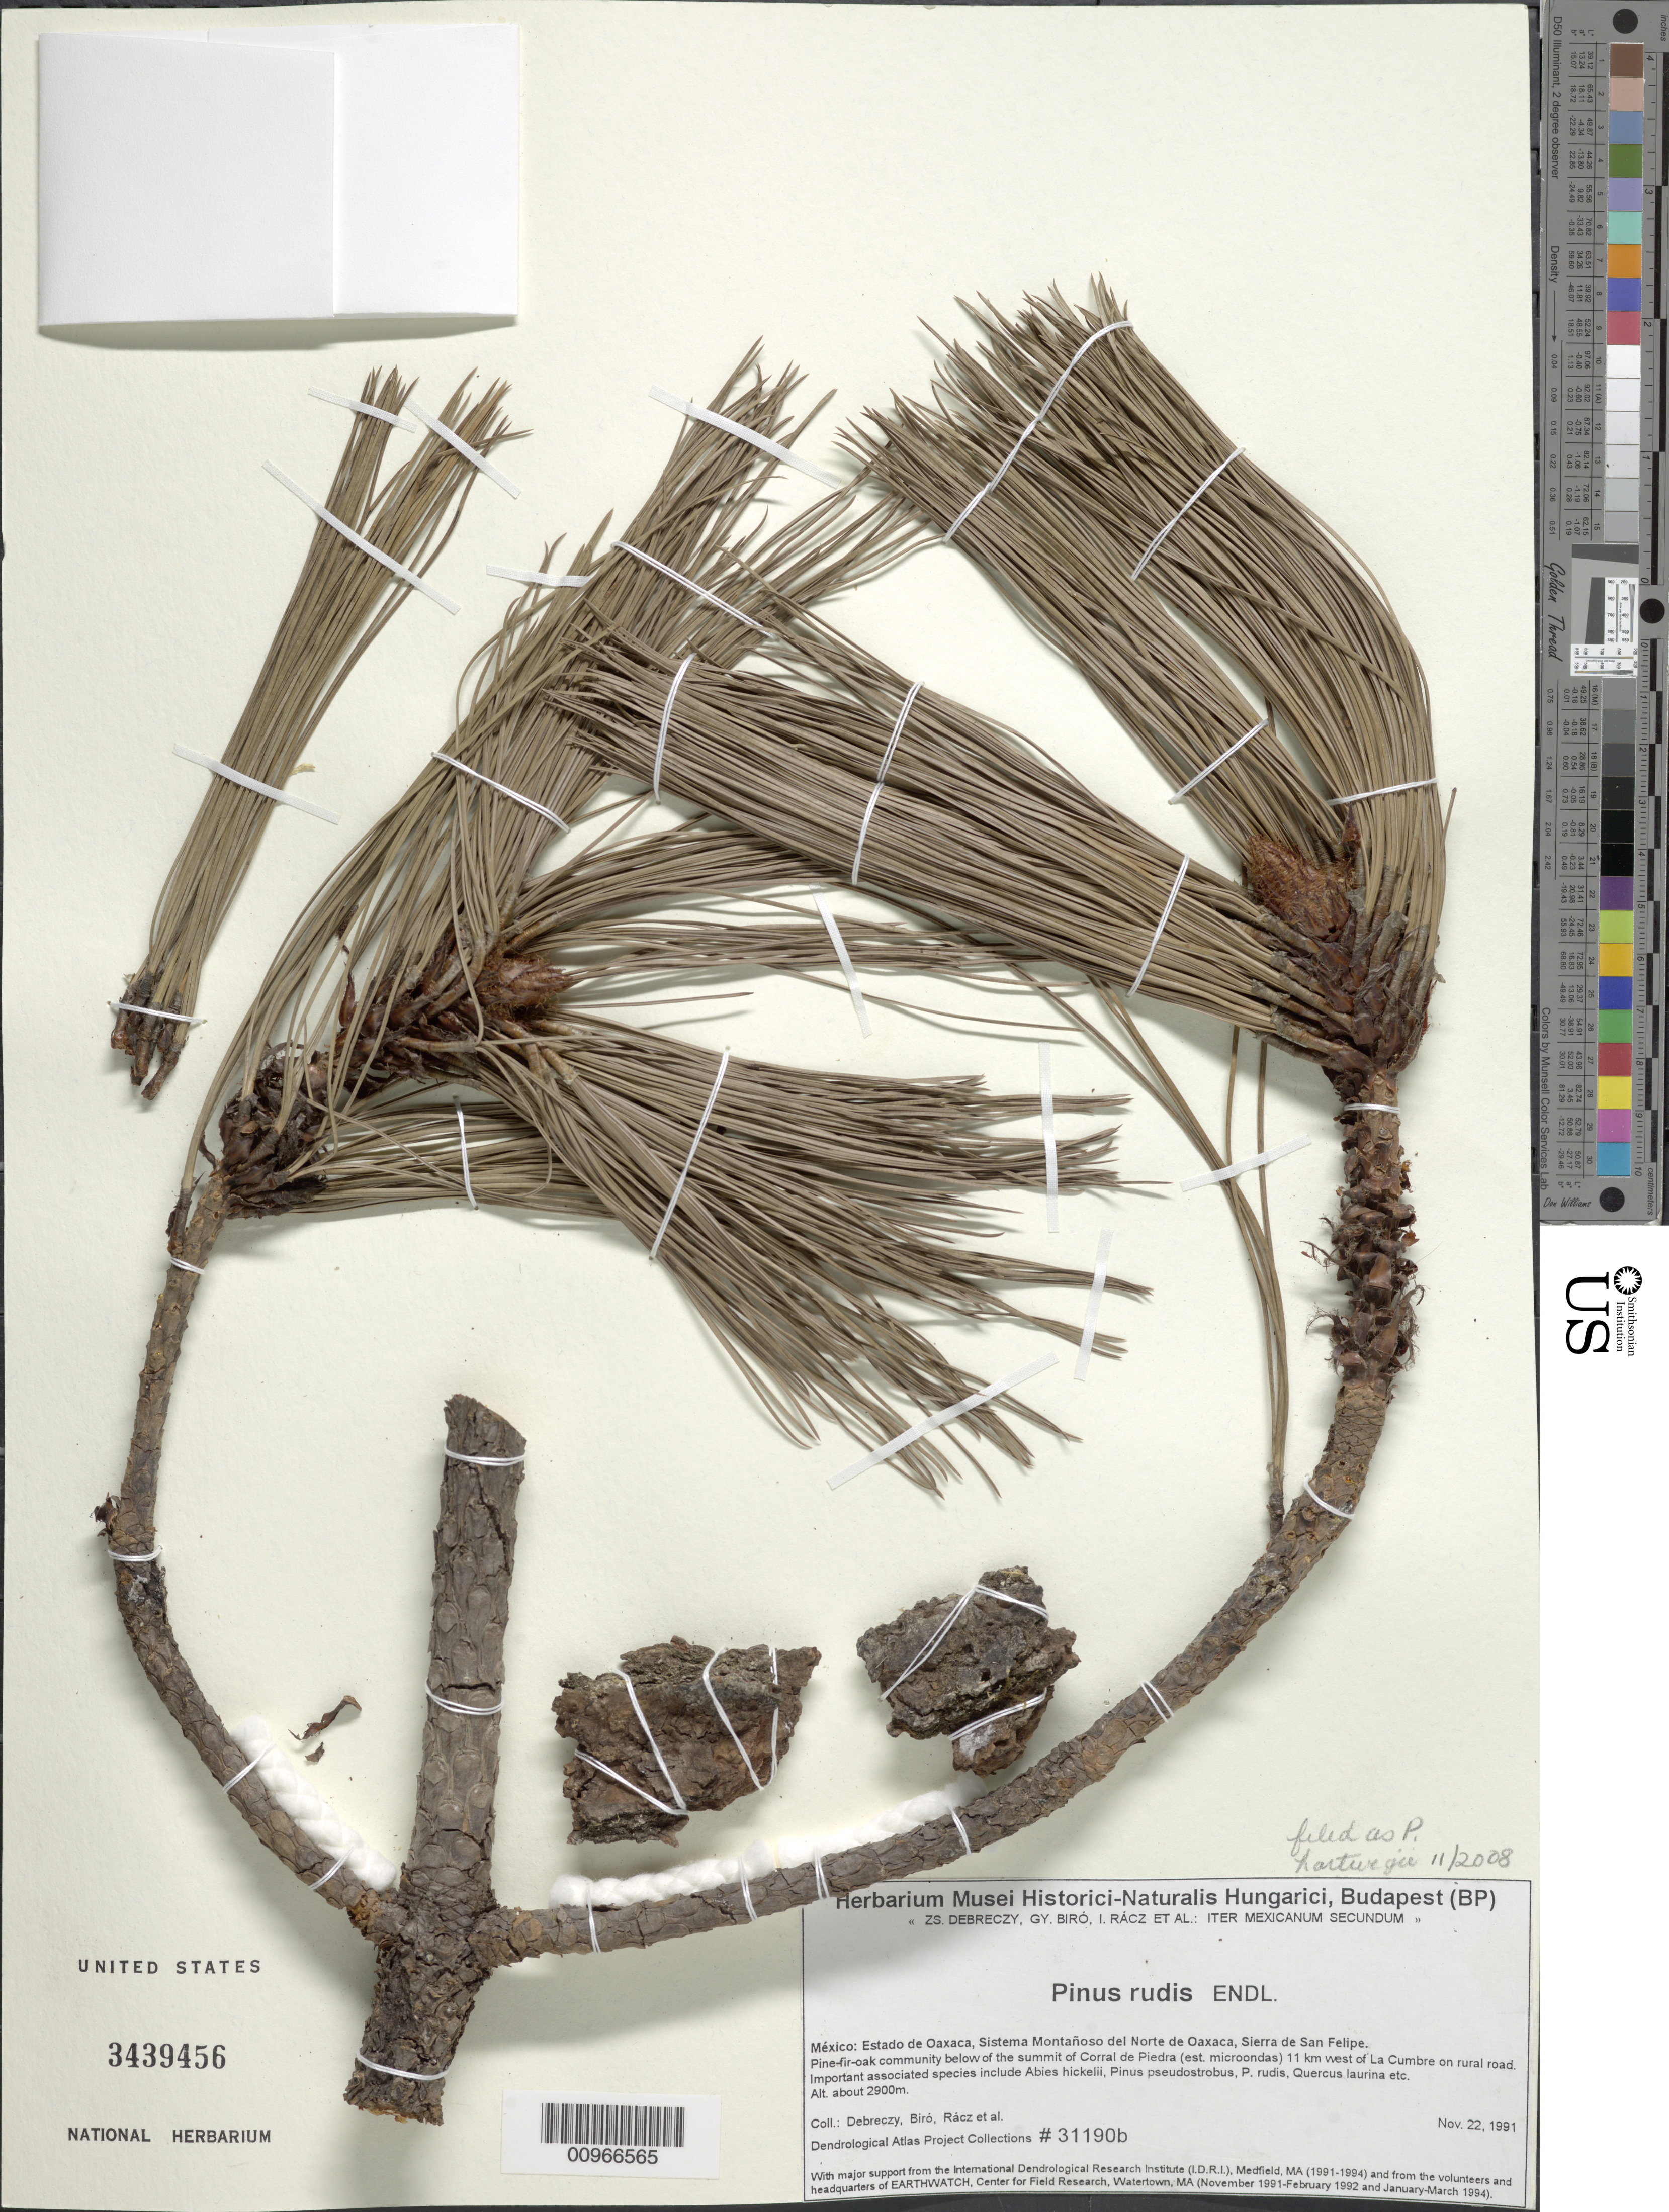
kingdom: Plantae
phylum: Tracheophyta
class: Pinopsida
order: Pinales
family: Pinaceae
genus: Pinus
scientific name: Pinus rudis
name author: Endl.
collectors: Z. Debreczy et al.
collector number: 31190b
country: Mexico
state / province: Oaxaca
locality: Sistema Montanoso del Norte de Oaxaca, Sierra de San Felipe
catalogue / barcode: US 3439456